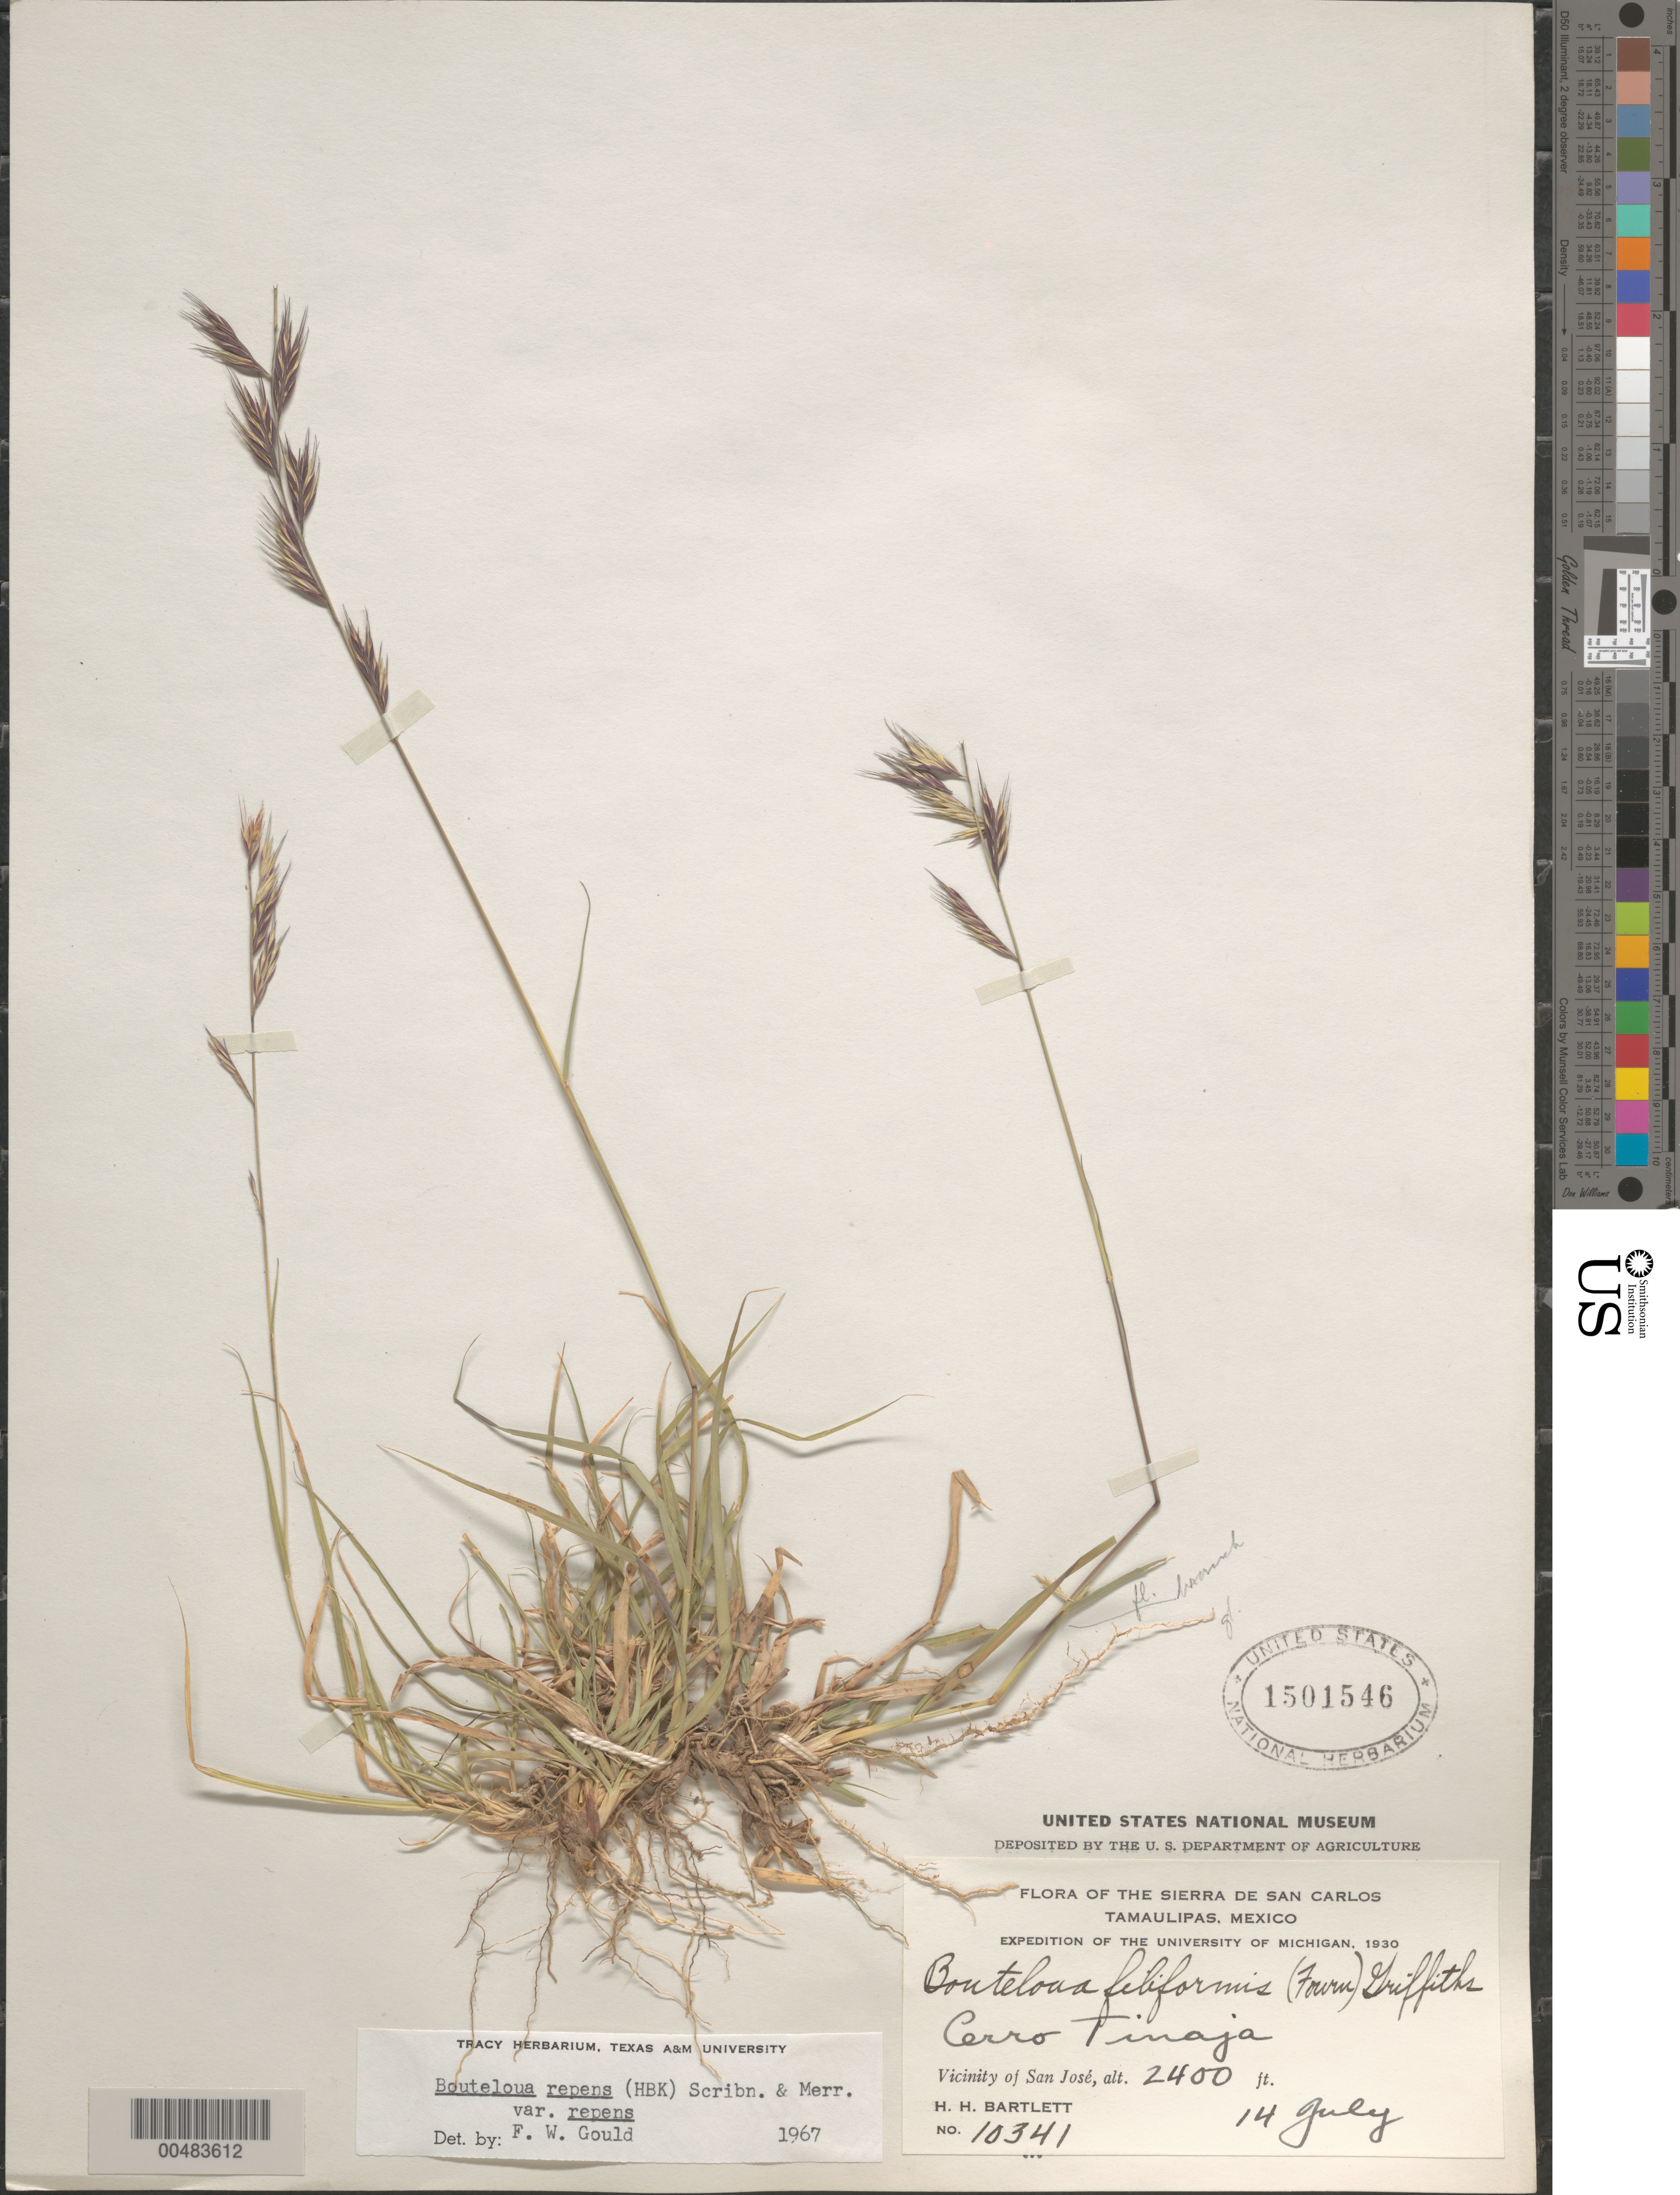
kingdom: Plantae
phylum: Tracheophyta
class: Liliopsida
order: Poales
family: Poaceae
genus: Bouteloua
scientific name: Bouteloua repens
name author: (Kunth) Scribn. & Merr.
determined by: Gould, F. W.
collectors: H. H. Bartlett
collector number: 10341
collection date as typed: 14 Jul 1930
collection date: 1930-07-14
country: Mexico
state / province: Tamaulipas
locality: Sierra de San Carlos, vicinity of San José, Cerro Tinaja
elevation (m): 732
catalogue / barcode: US 1501546